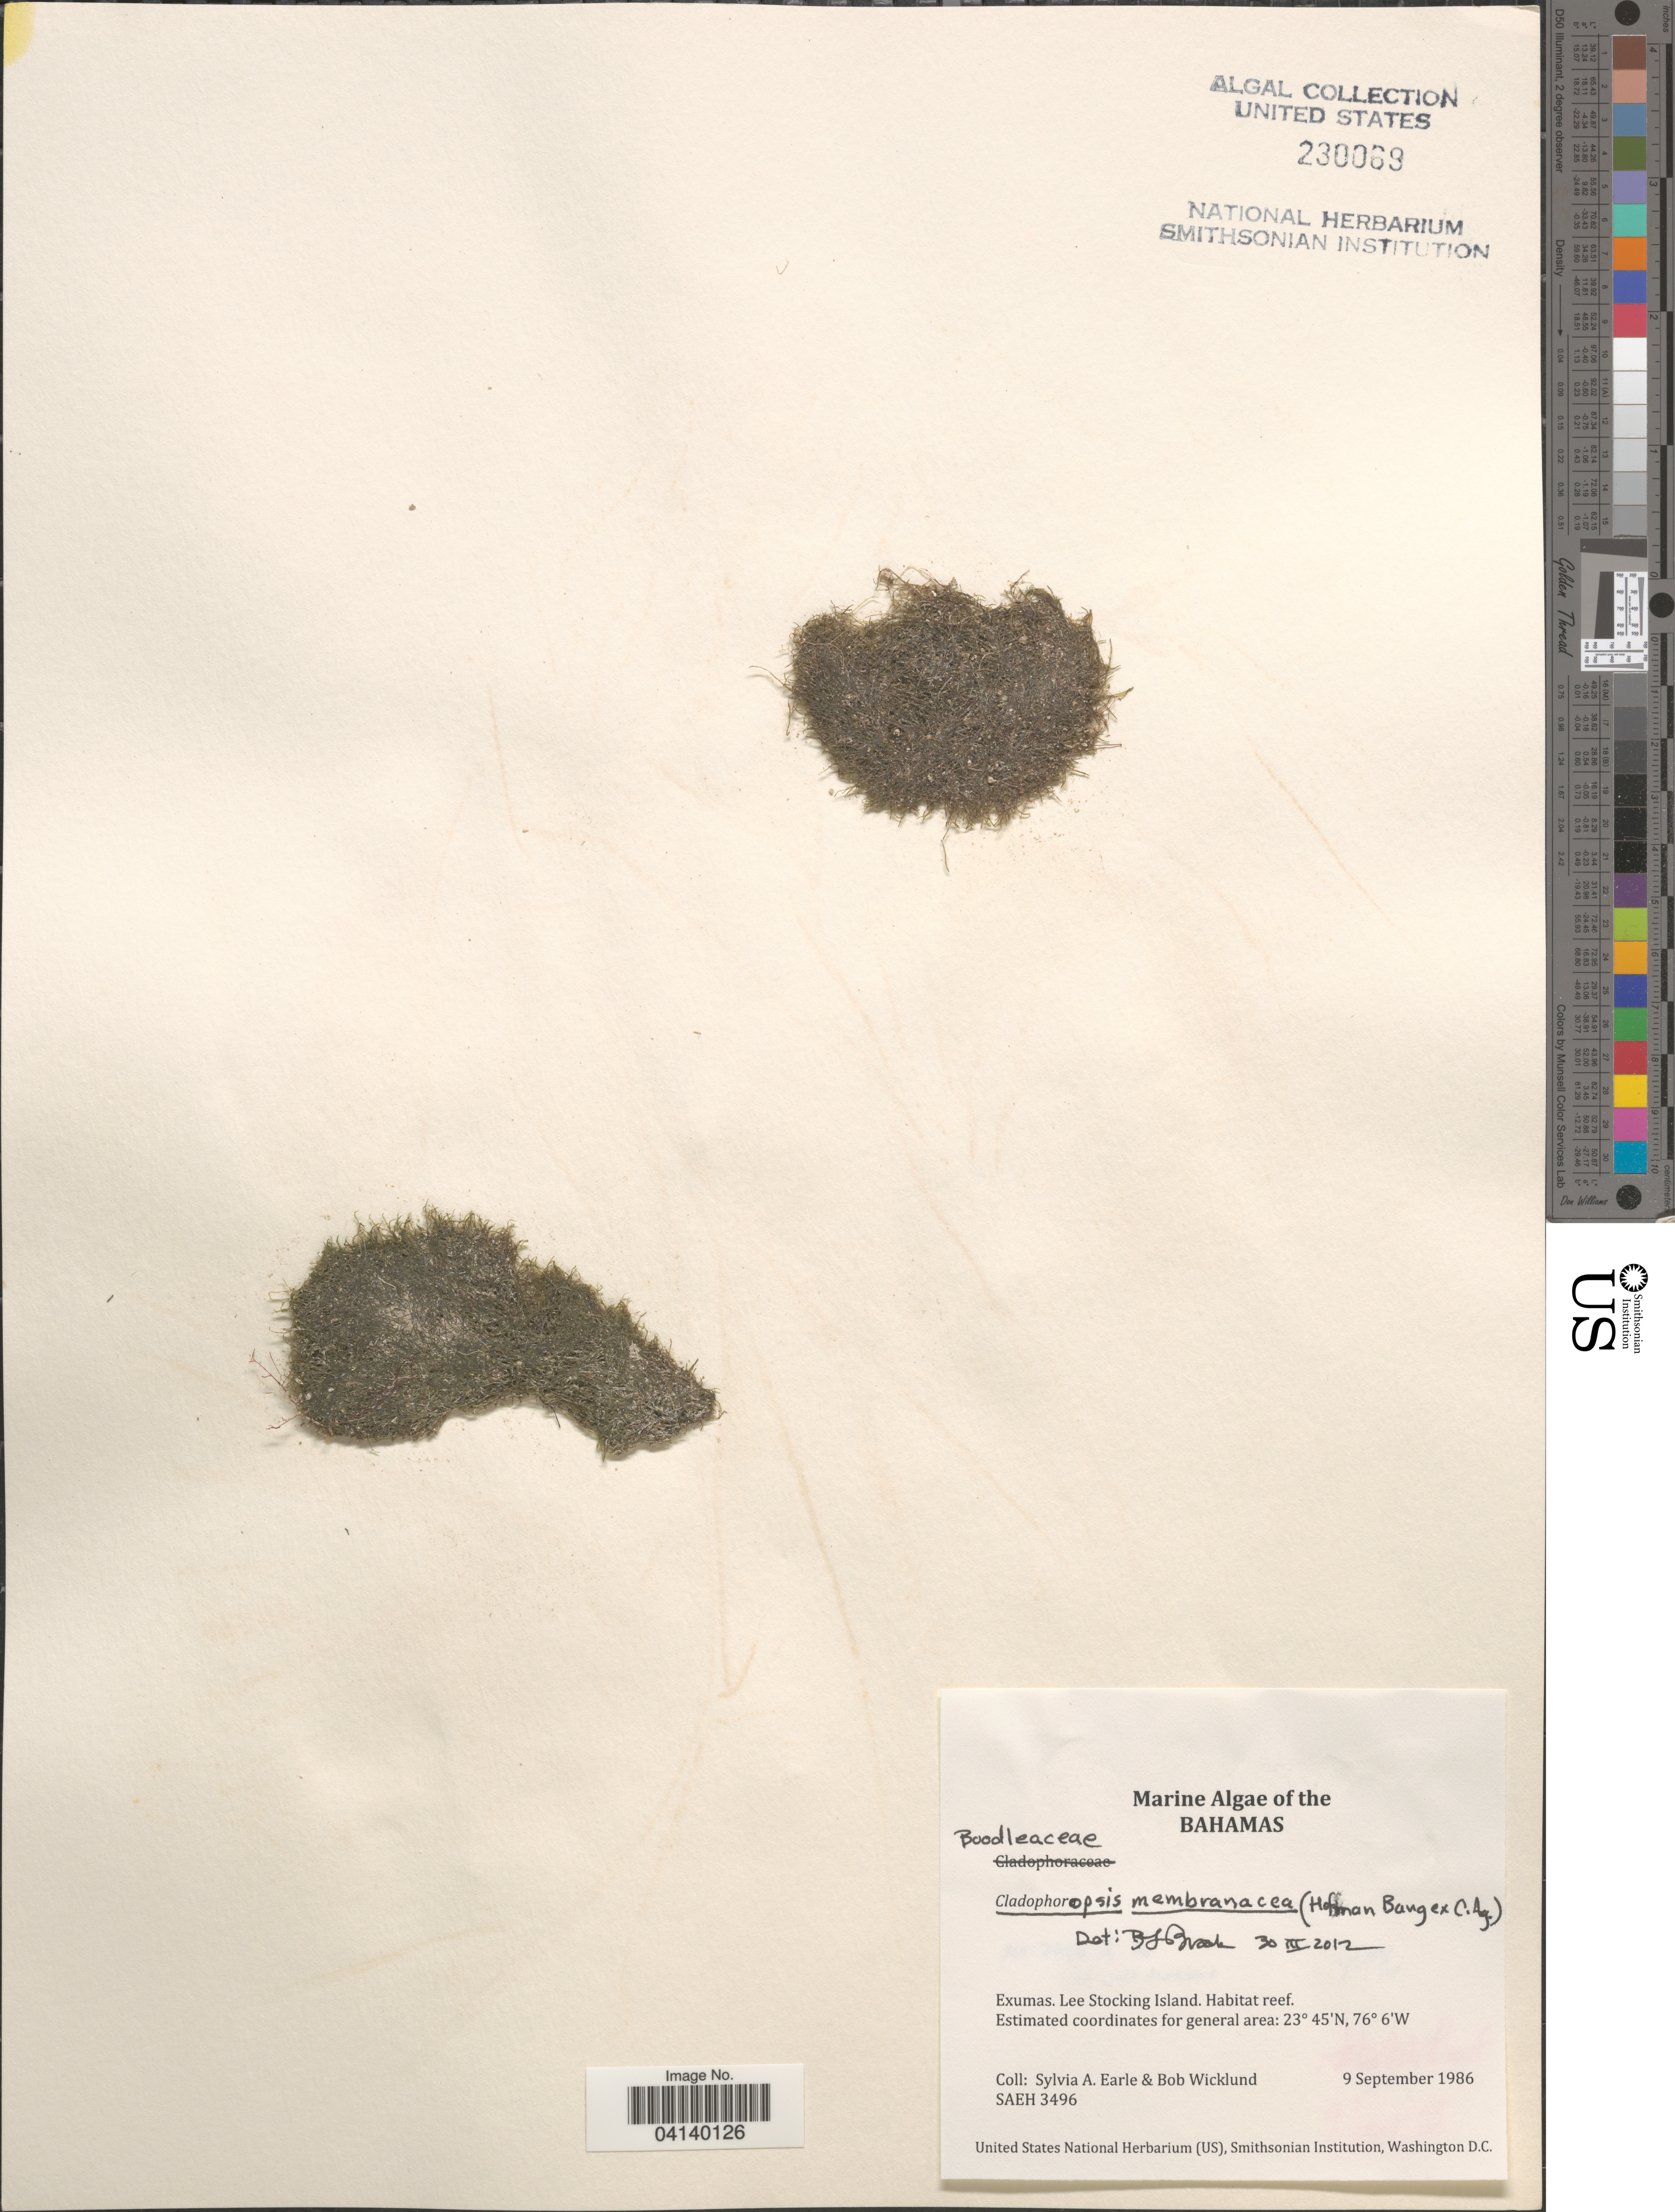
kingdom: Plantae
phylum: Chlorophyta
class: Ulvophyceae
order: Siphonocladales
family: Boodleaceae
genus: Cladophoropsis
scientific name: Cladophoropsis membranacea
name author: (Hofman-Bang) Børgesen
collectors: S. A. Earle & B. Wicklund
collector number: SAEH3496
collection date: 1986-09-09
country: Bahamas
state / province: Exuma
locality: Exumas. Lee Stocking Island. Habitat reef.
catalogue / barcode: US 230069